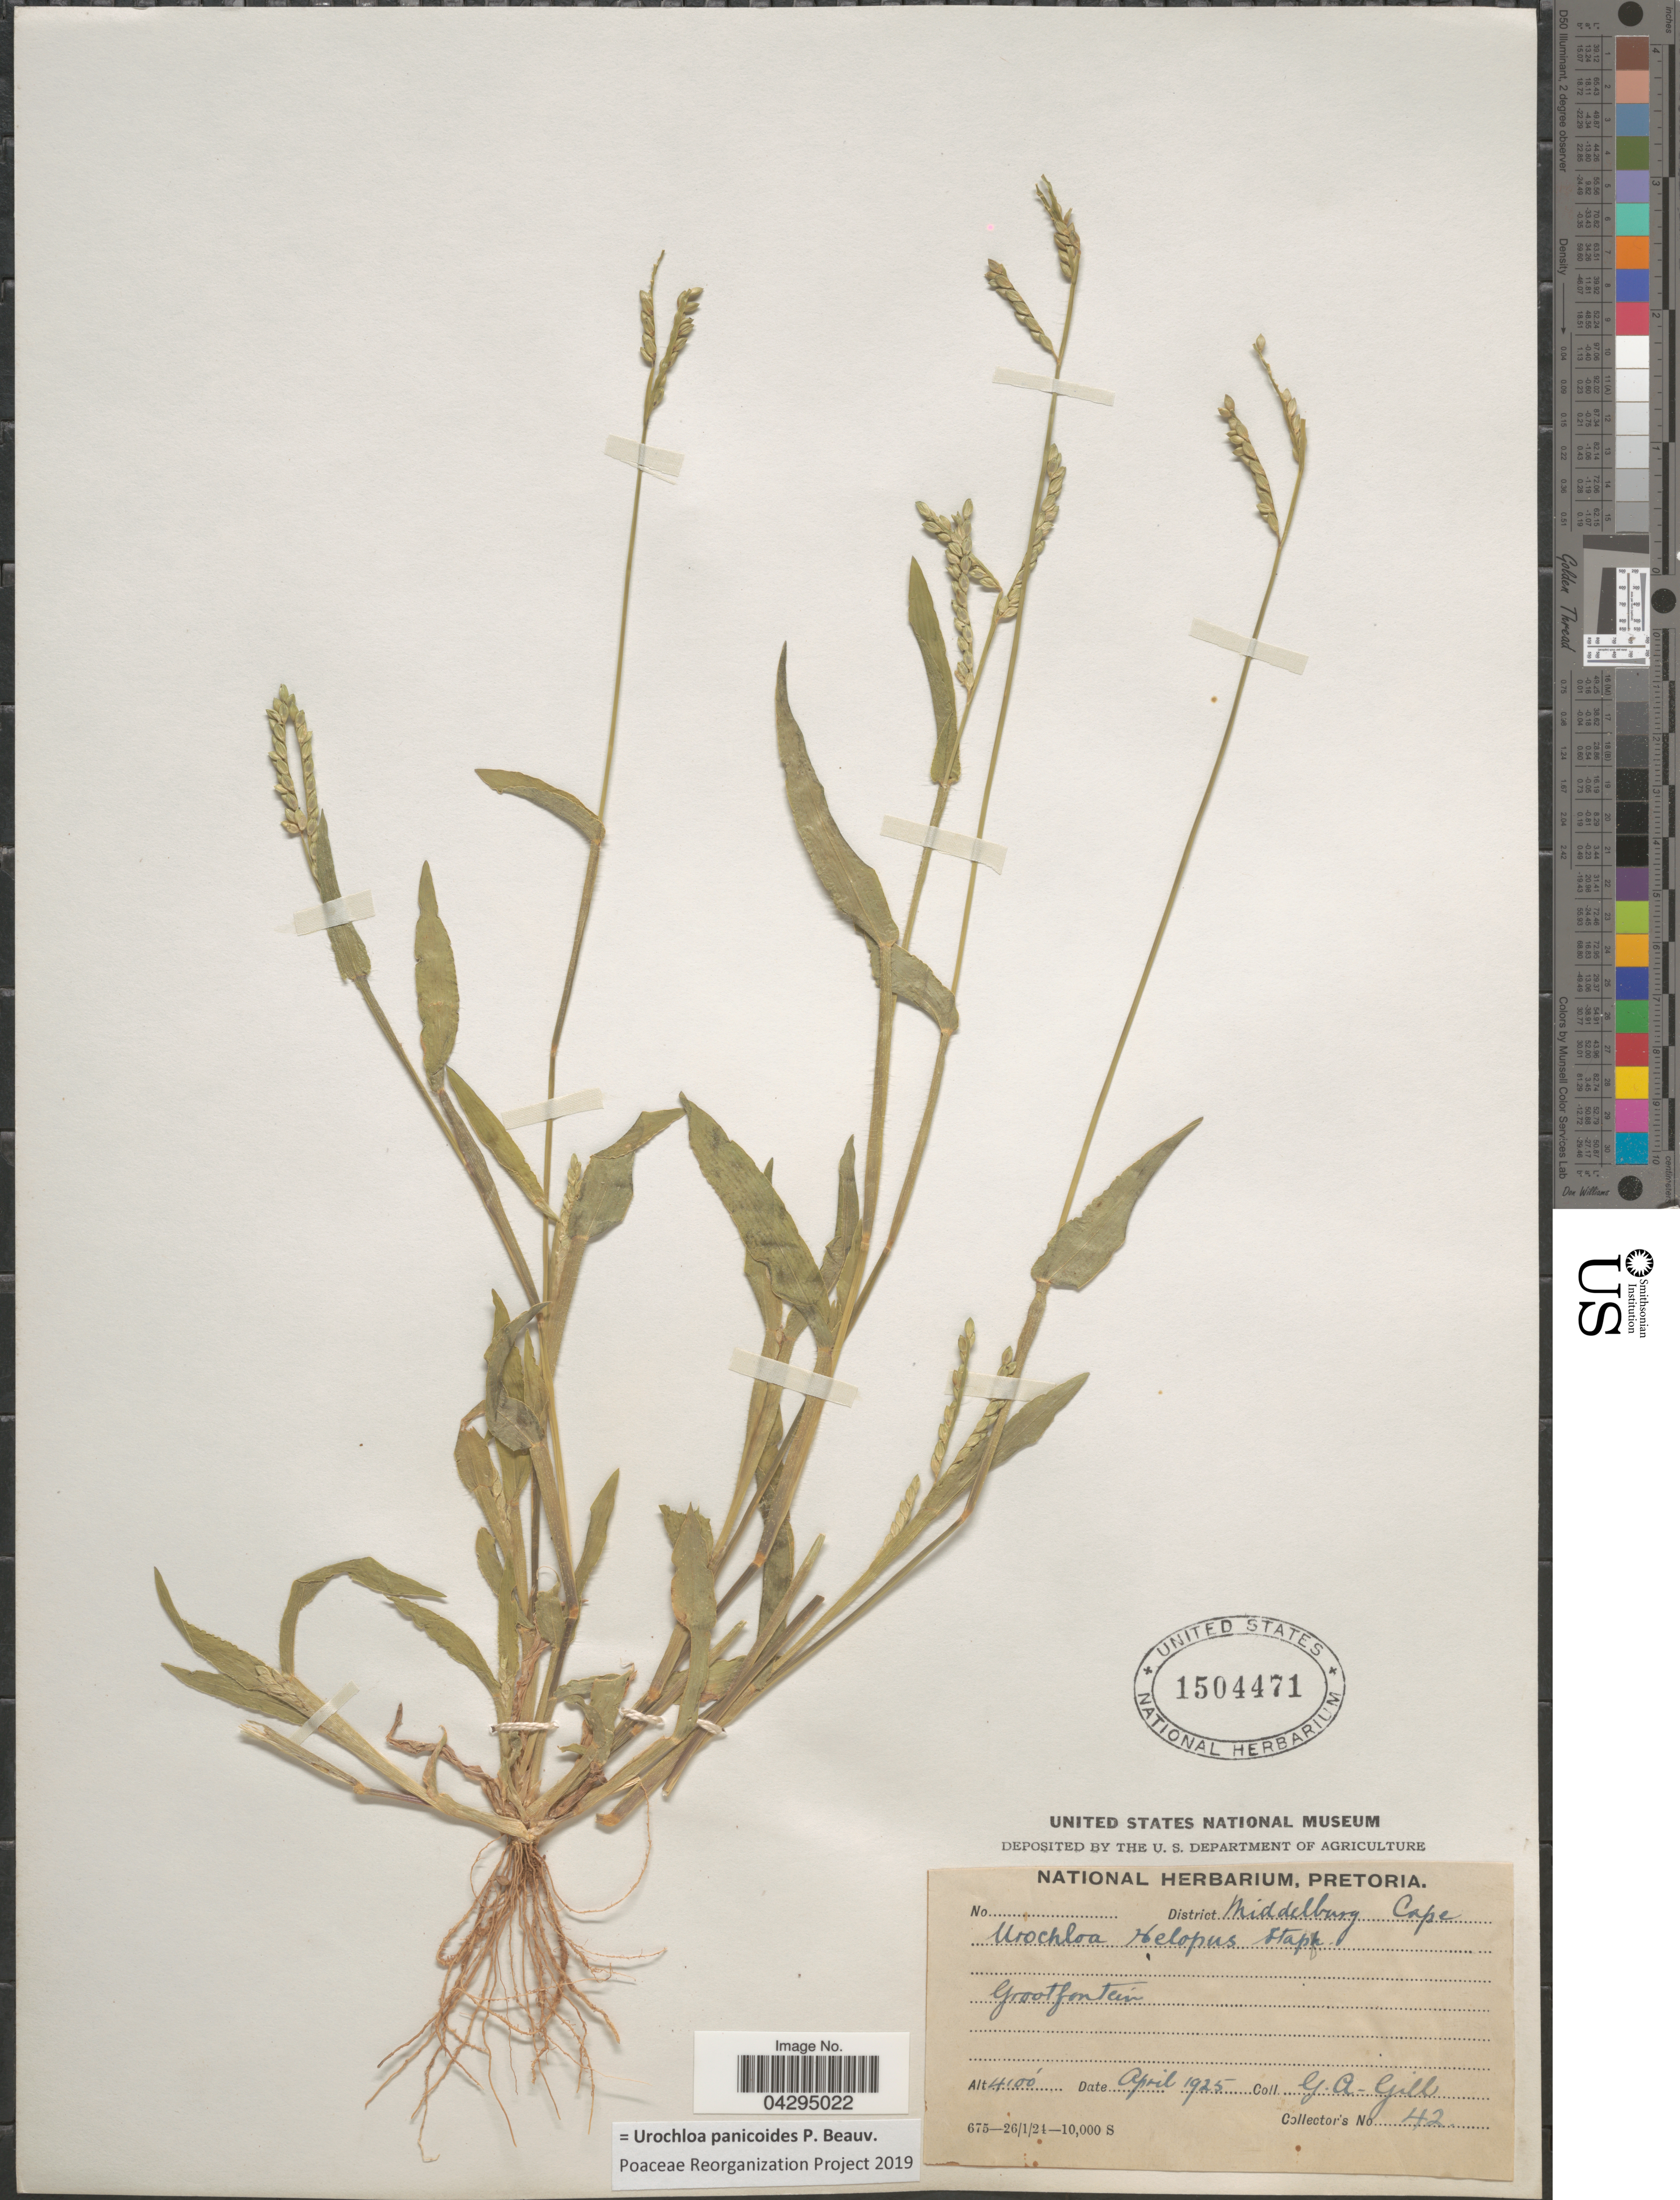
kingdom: Plantae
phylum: Tracheophyta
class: Liliopsida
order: Poales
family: Poaceae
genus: Urochloa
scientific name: Urochloa panicoides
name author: P. Beauv.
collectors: G. Gill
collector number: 42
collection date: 1925-04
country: South Africa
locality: District Middelburg. Cape. Grootfontein.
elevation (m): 1250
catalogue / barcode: US 1504471